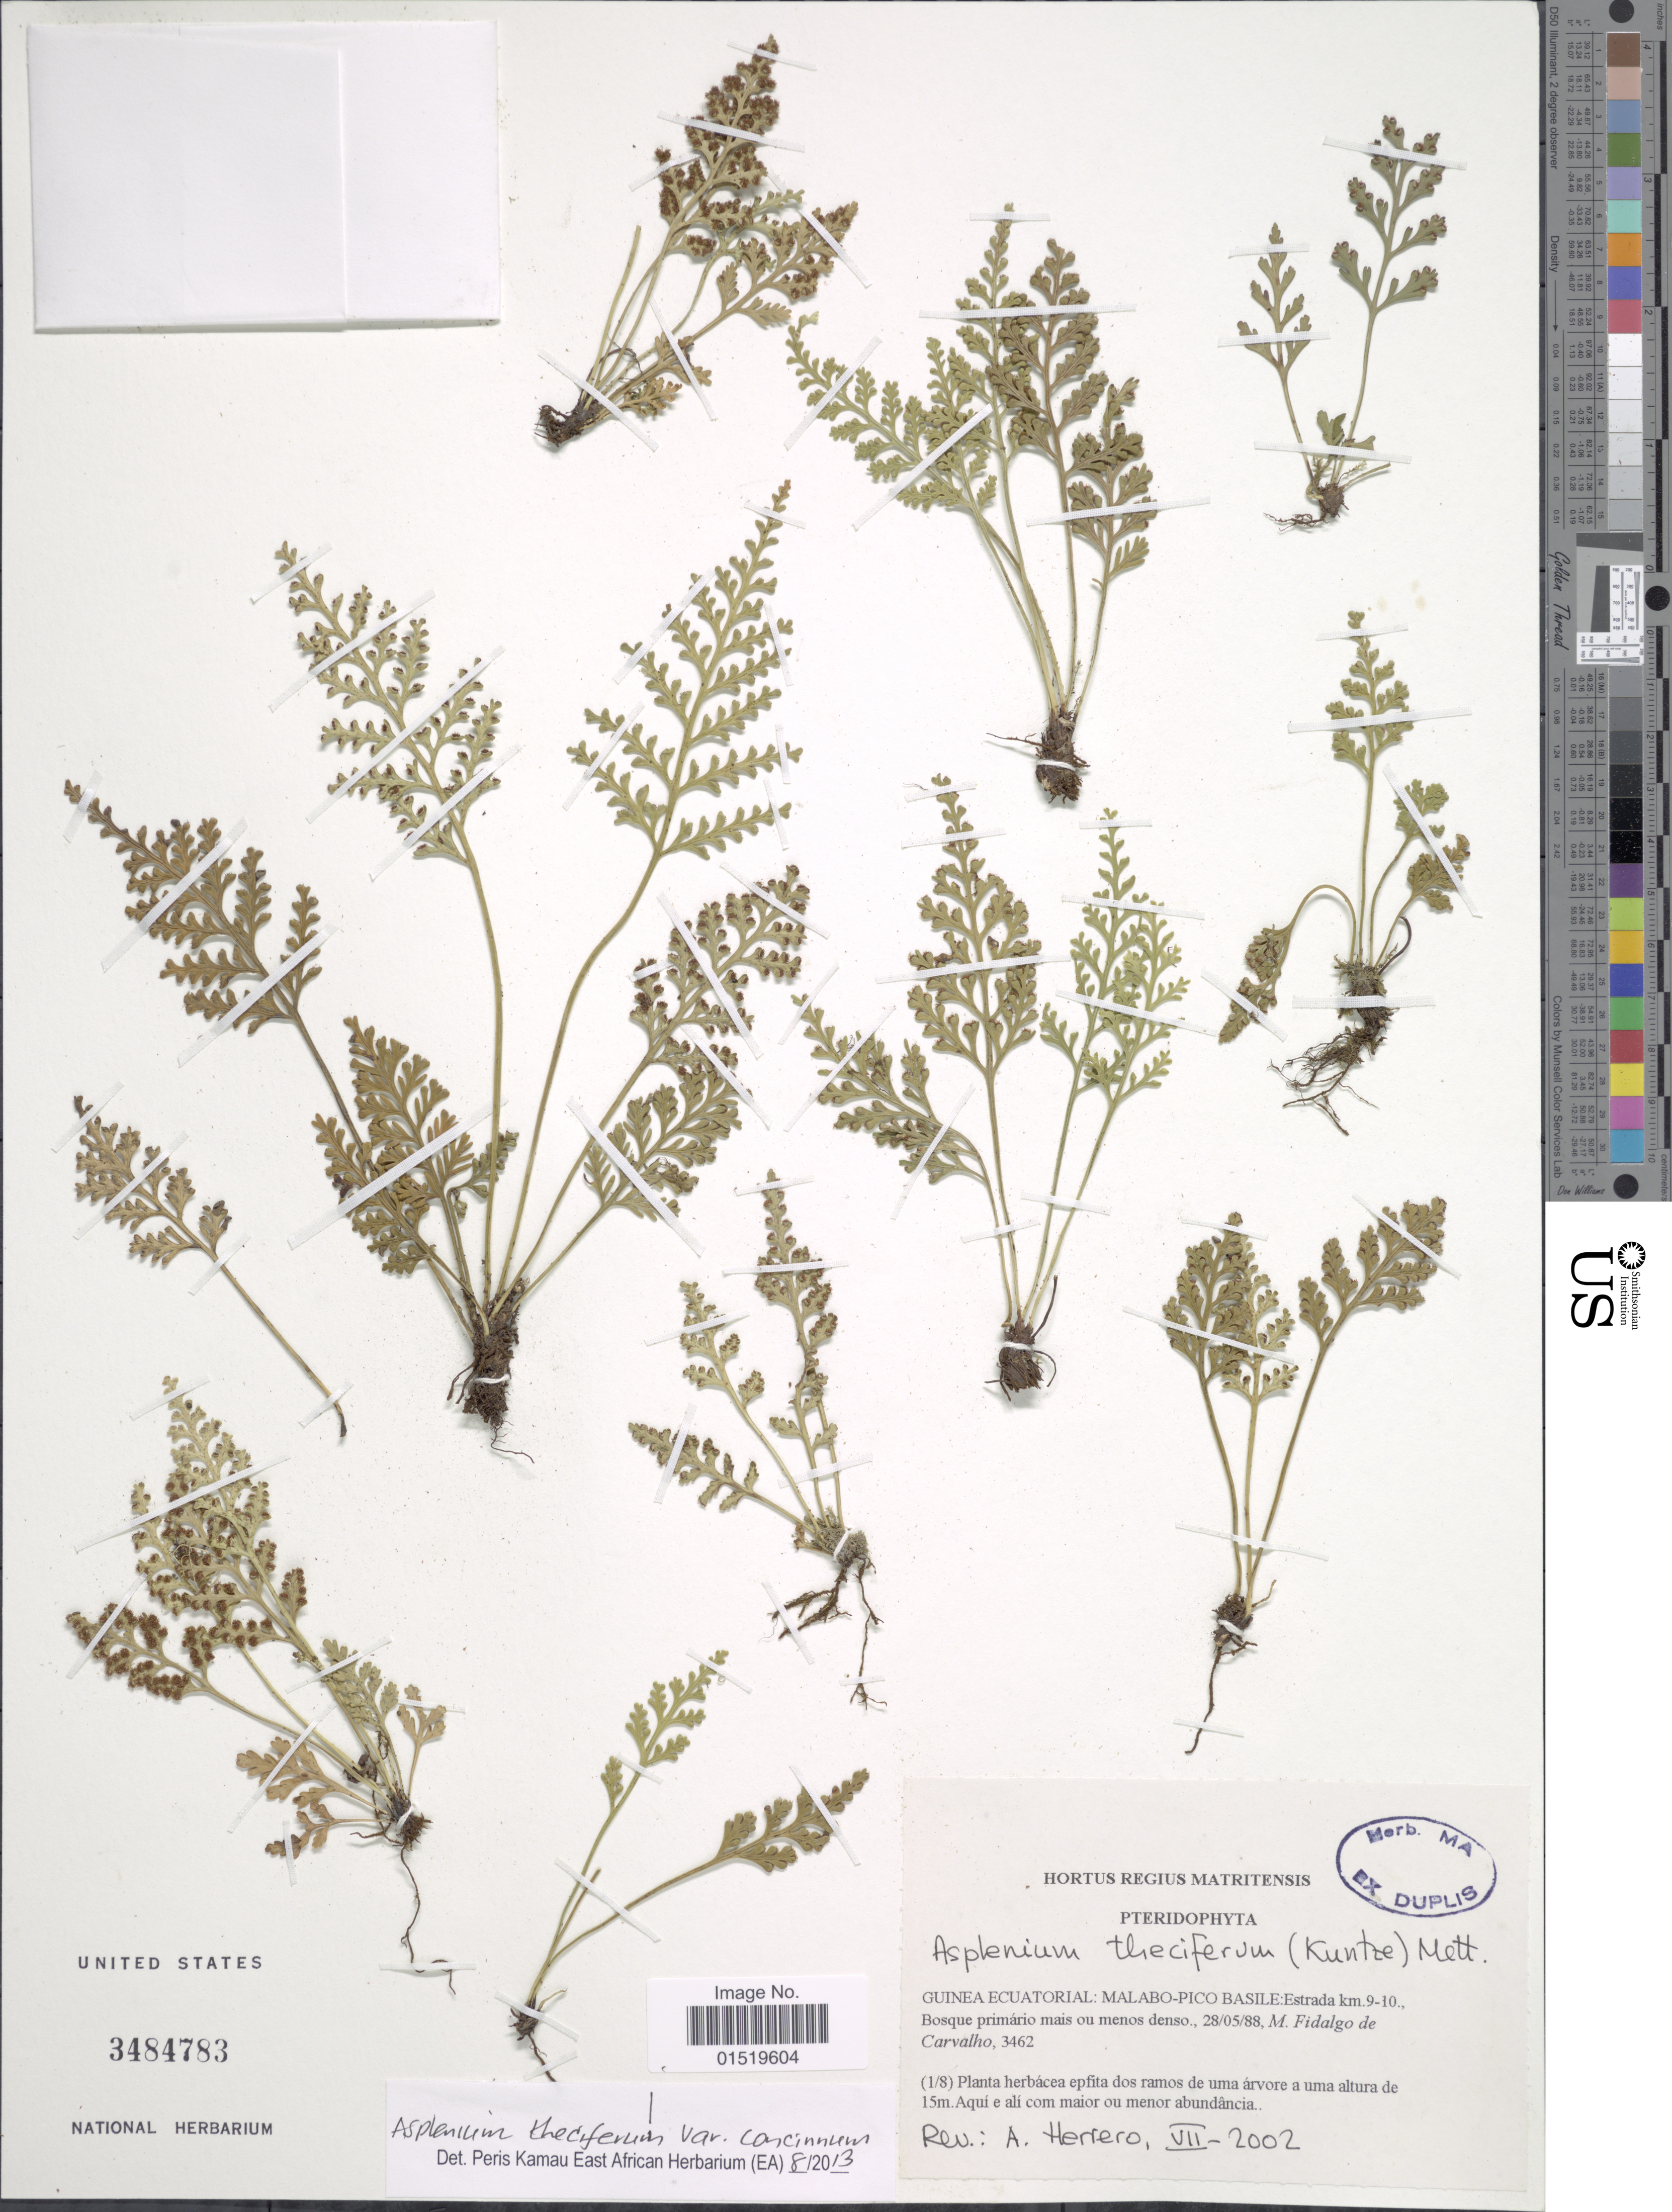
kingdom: Plantae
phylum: Tracheophyta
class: Polypodiopsida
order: Polypodiales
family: Aspleniaceae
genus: Asplenium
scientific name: Asplenium theciferum var. concinnum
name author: (Schrad.) Schelpe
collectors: M. Fidalgo de Carvalho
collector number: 3462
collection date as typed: Transcribed d/m/y: 28/5/88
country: Equatorial Guinea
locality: Malabo-Pico Basile: Estrada km 9-10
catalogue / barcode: US 3484783